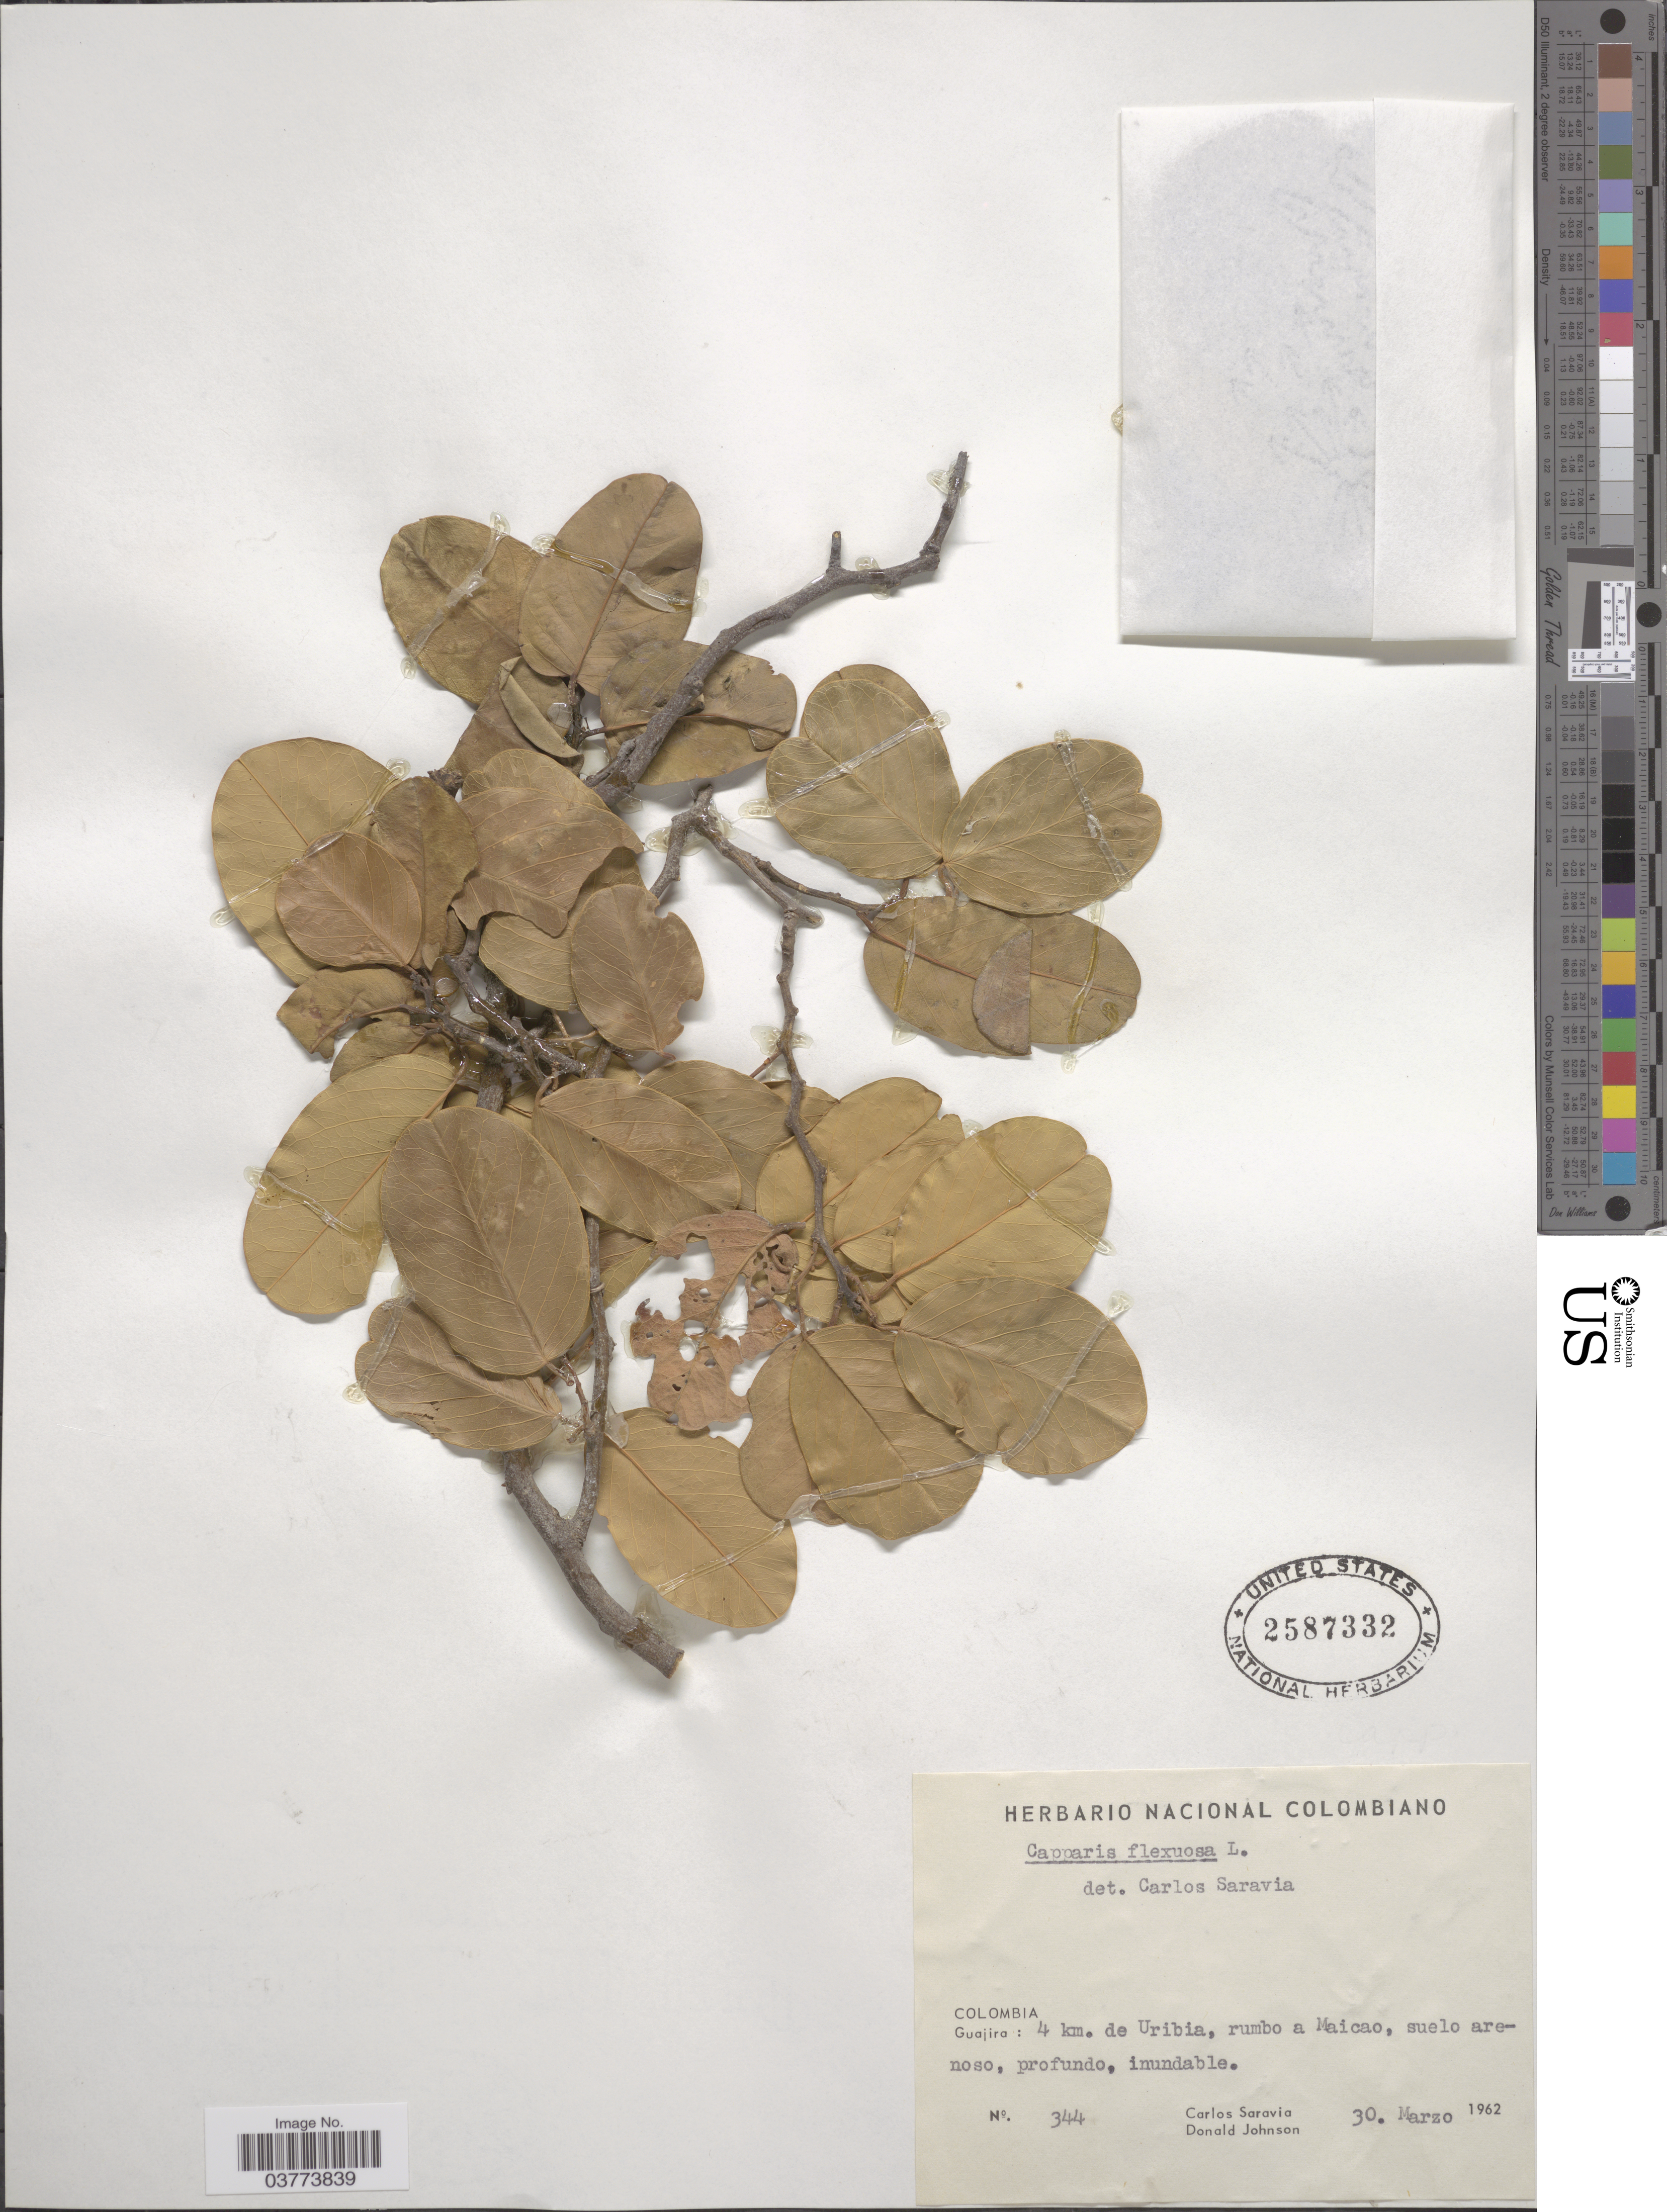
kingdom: Plantae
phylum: Tracheophyta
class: Magnoliopsida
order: Brassicales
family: Capparaceae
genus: Cynophalla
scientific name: Cynophalla flexuosa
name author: (L.) J. Presl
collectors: C. Saravia & D. Johnson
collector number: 344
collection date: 1962-03-30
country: Colombia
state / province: La Guajira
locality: Guajira: 4 km. de Uribia, rumbo a Maicao, suelo arenoso, profundo, inundable.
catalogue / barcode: US 2587332